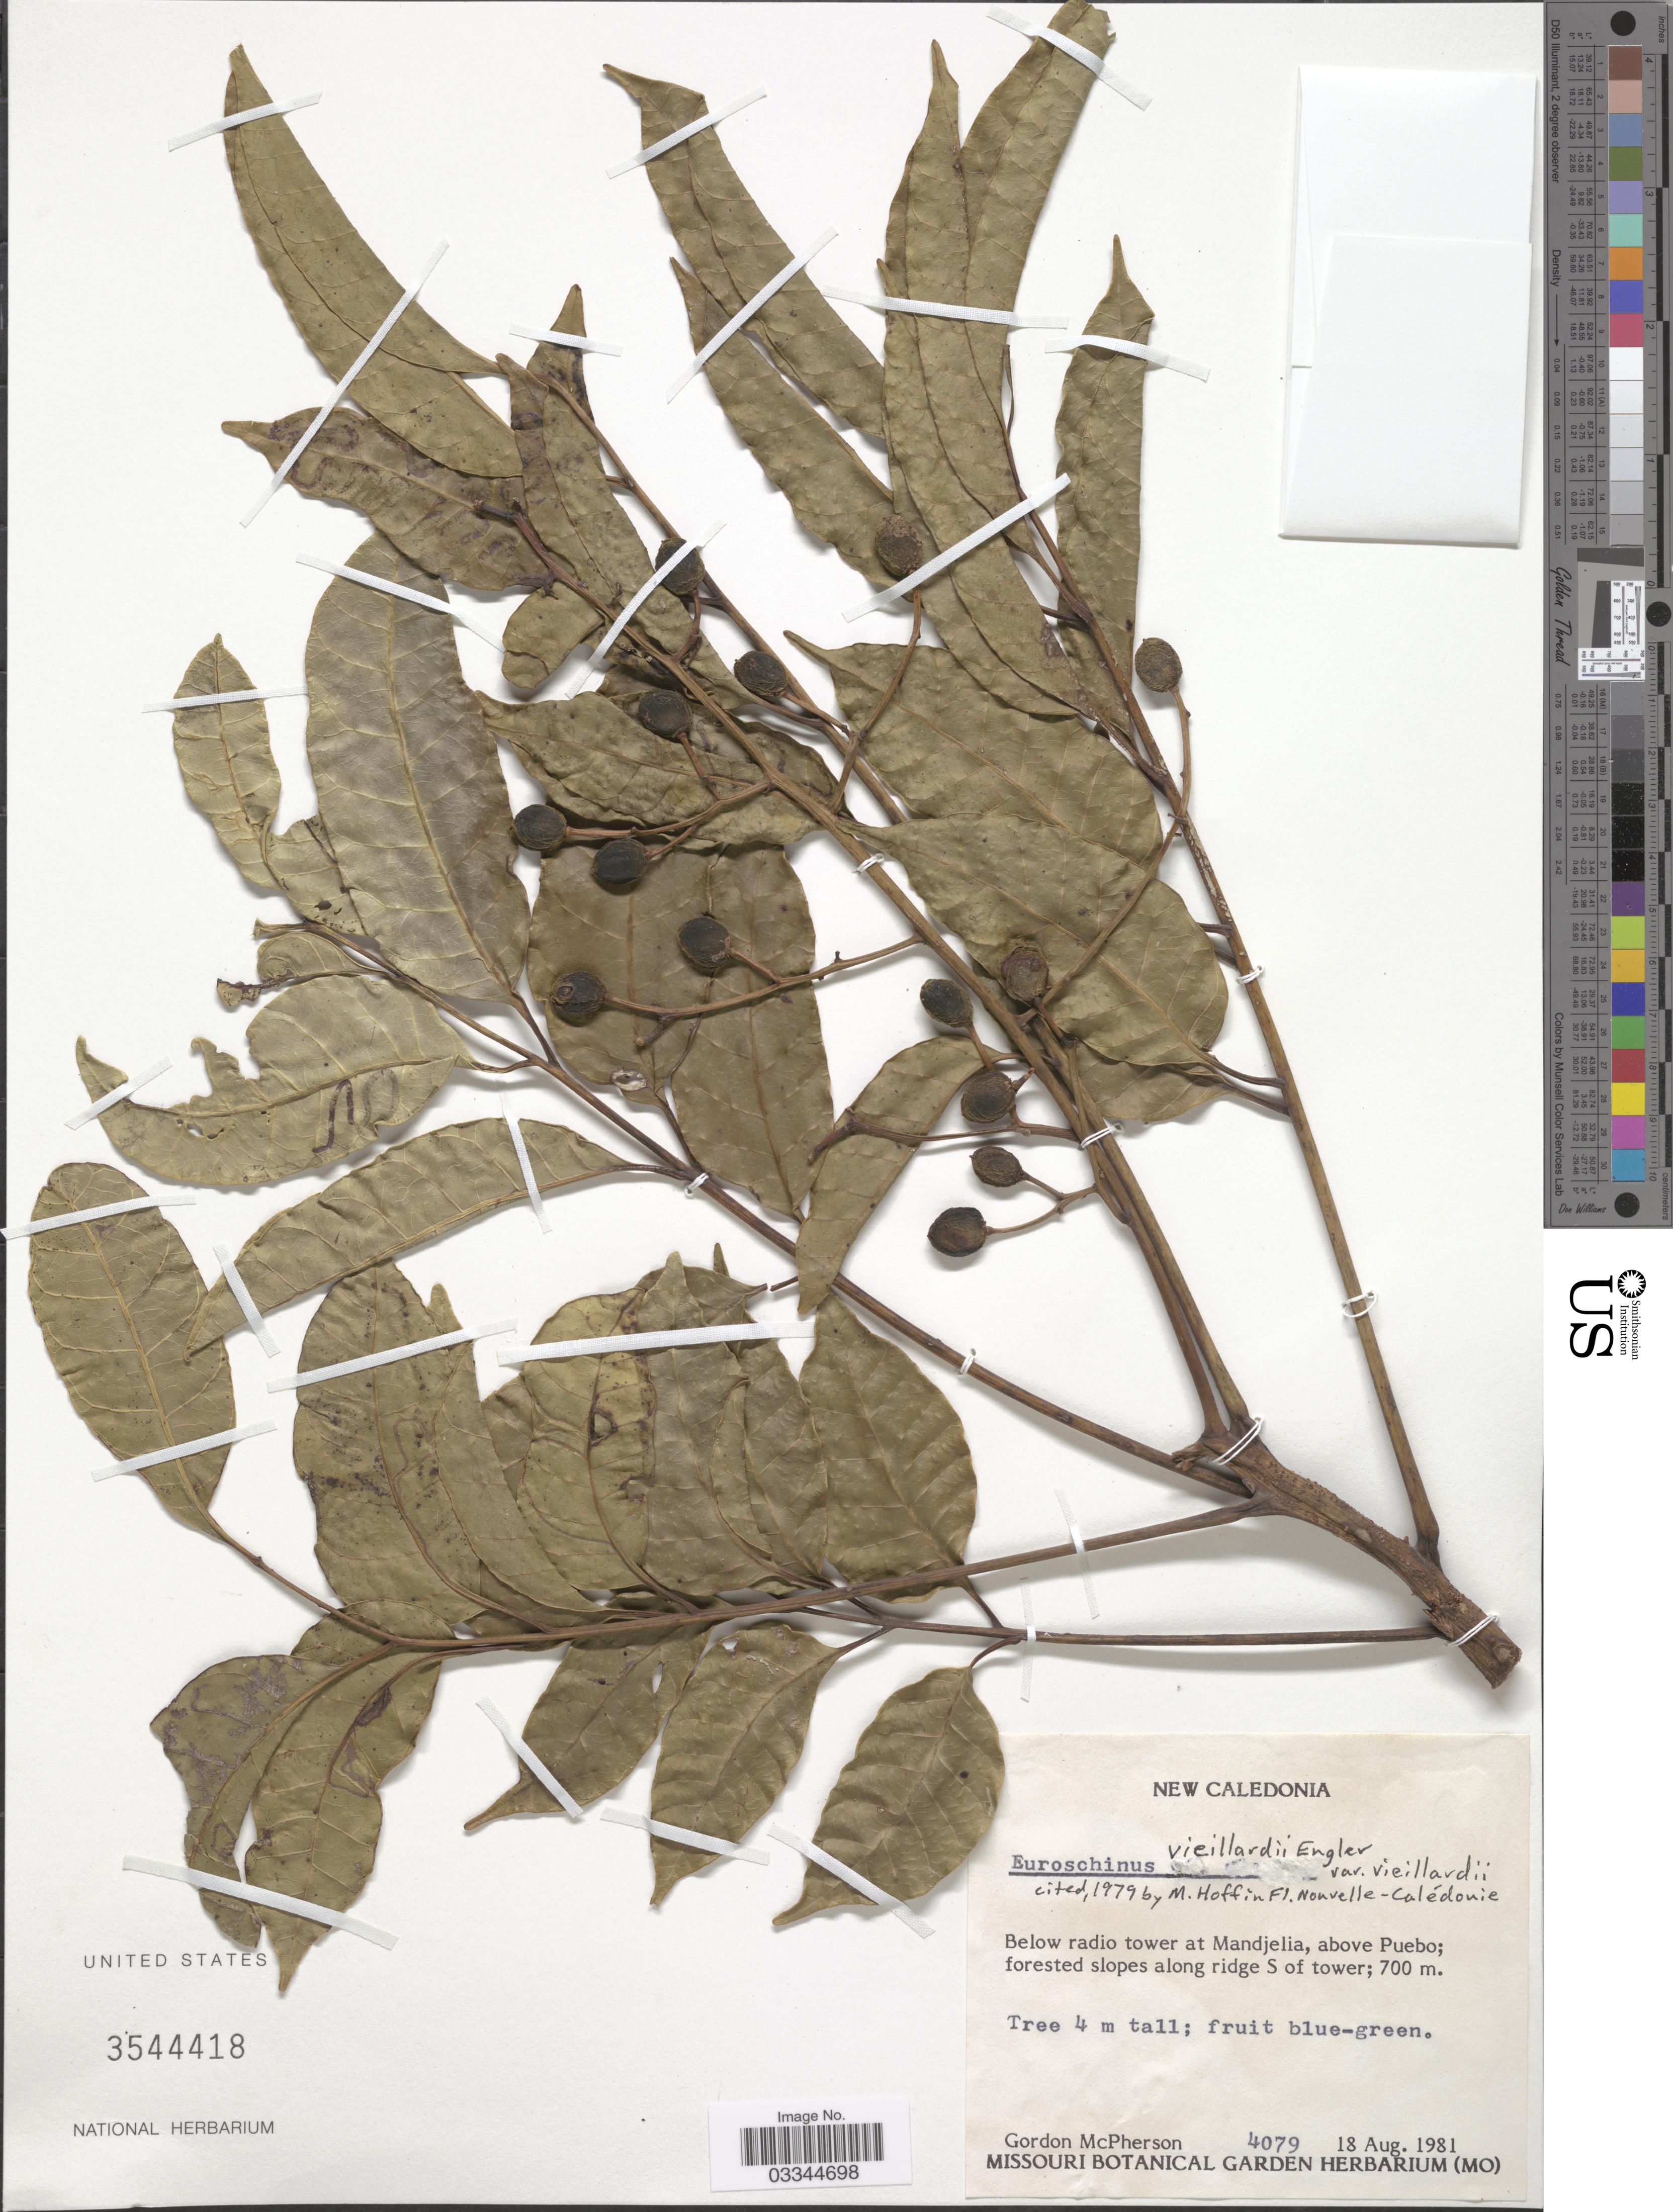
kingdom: Plantae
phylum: Tracheophyta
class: Magnoliopsida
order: Sapindales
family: Anacardiaceae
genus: Euroschinus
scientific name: Euroschinus vieillardii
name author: Engl.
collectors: G. D. McPherson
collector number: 4079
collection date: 1981-08-18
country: New Caledonia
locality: Below radio tower at Mandjelia, above Puebo; forested slopes along ridge S of tower.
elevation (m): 700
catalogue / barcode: US 3544418